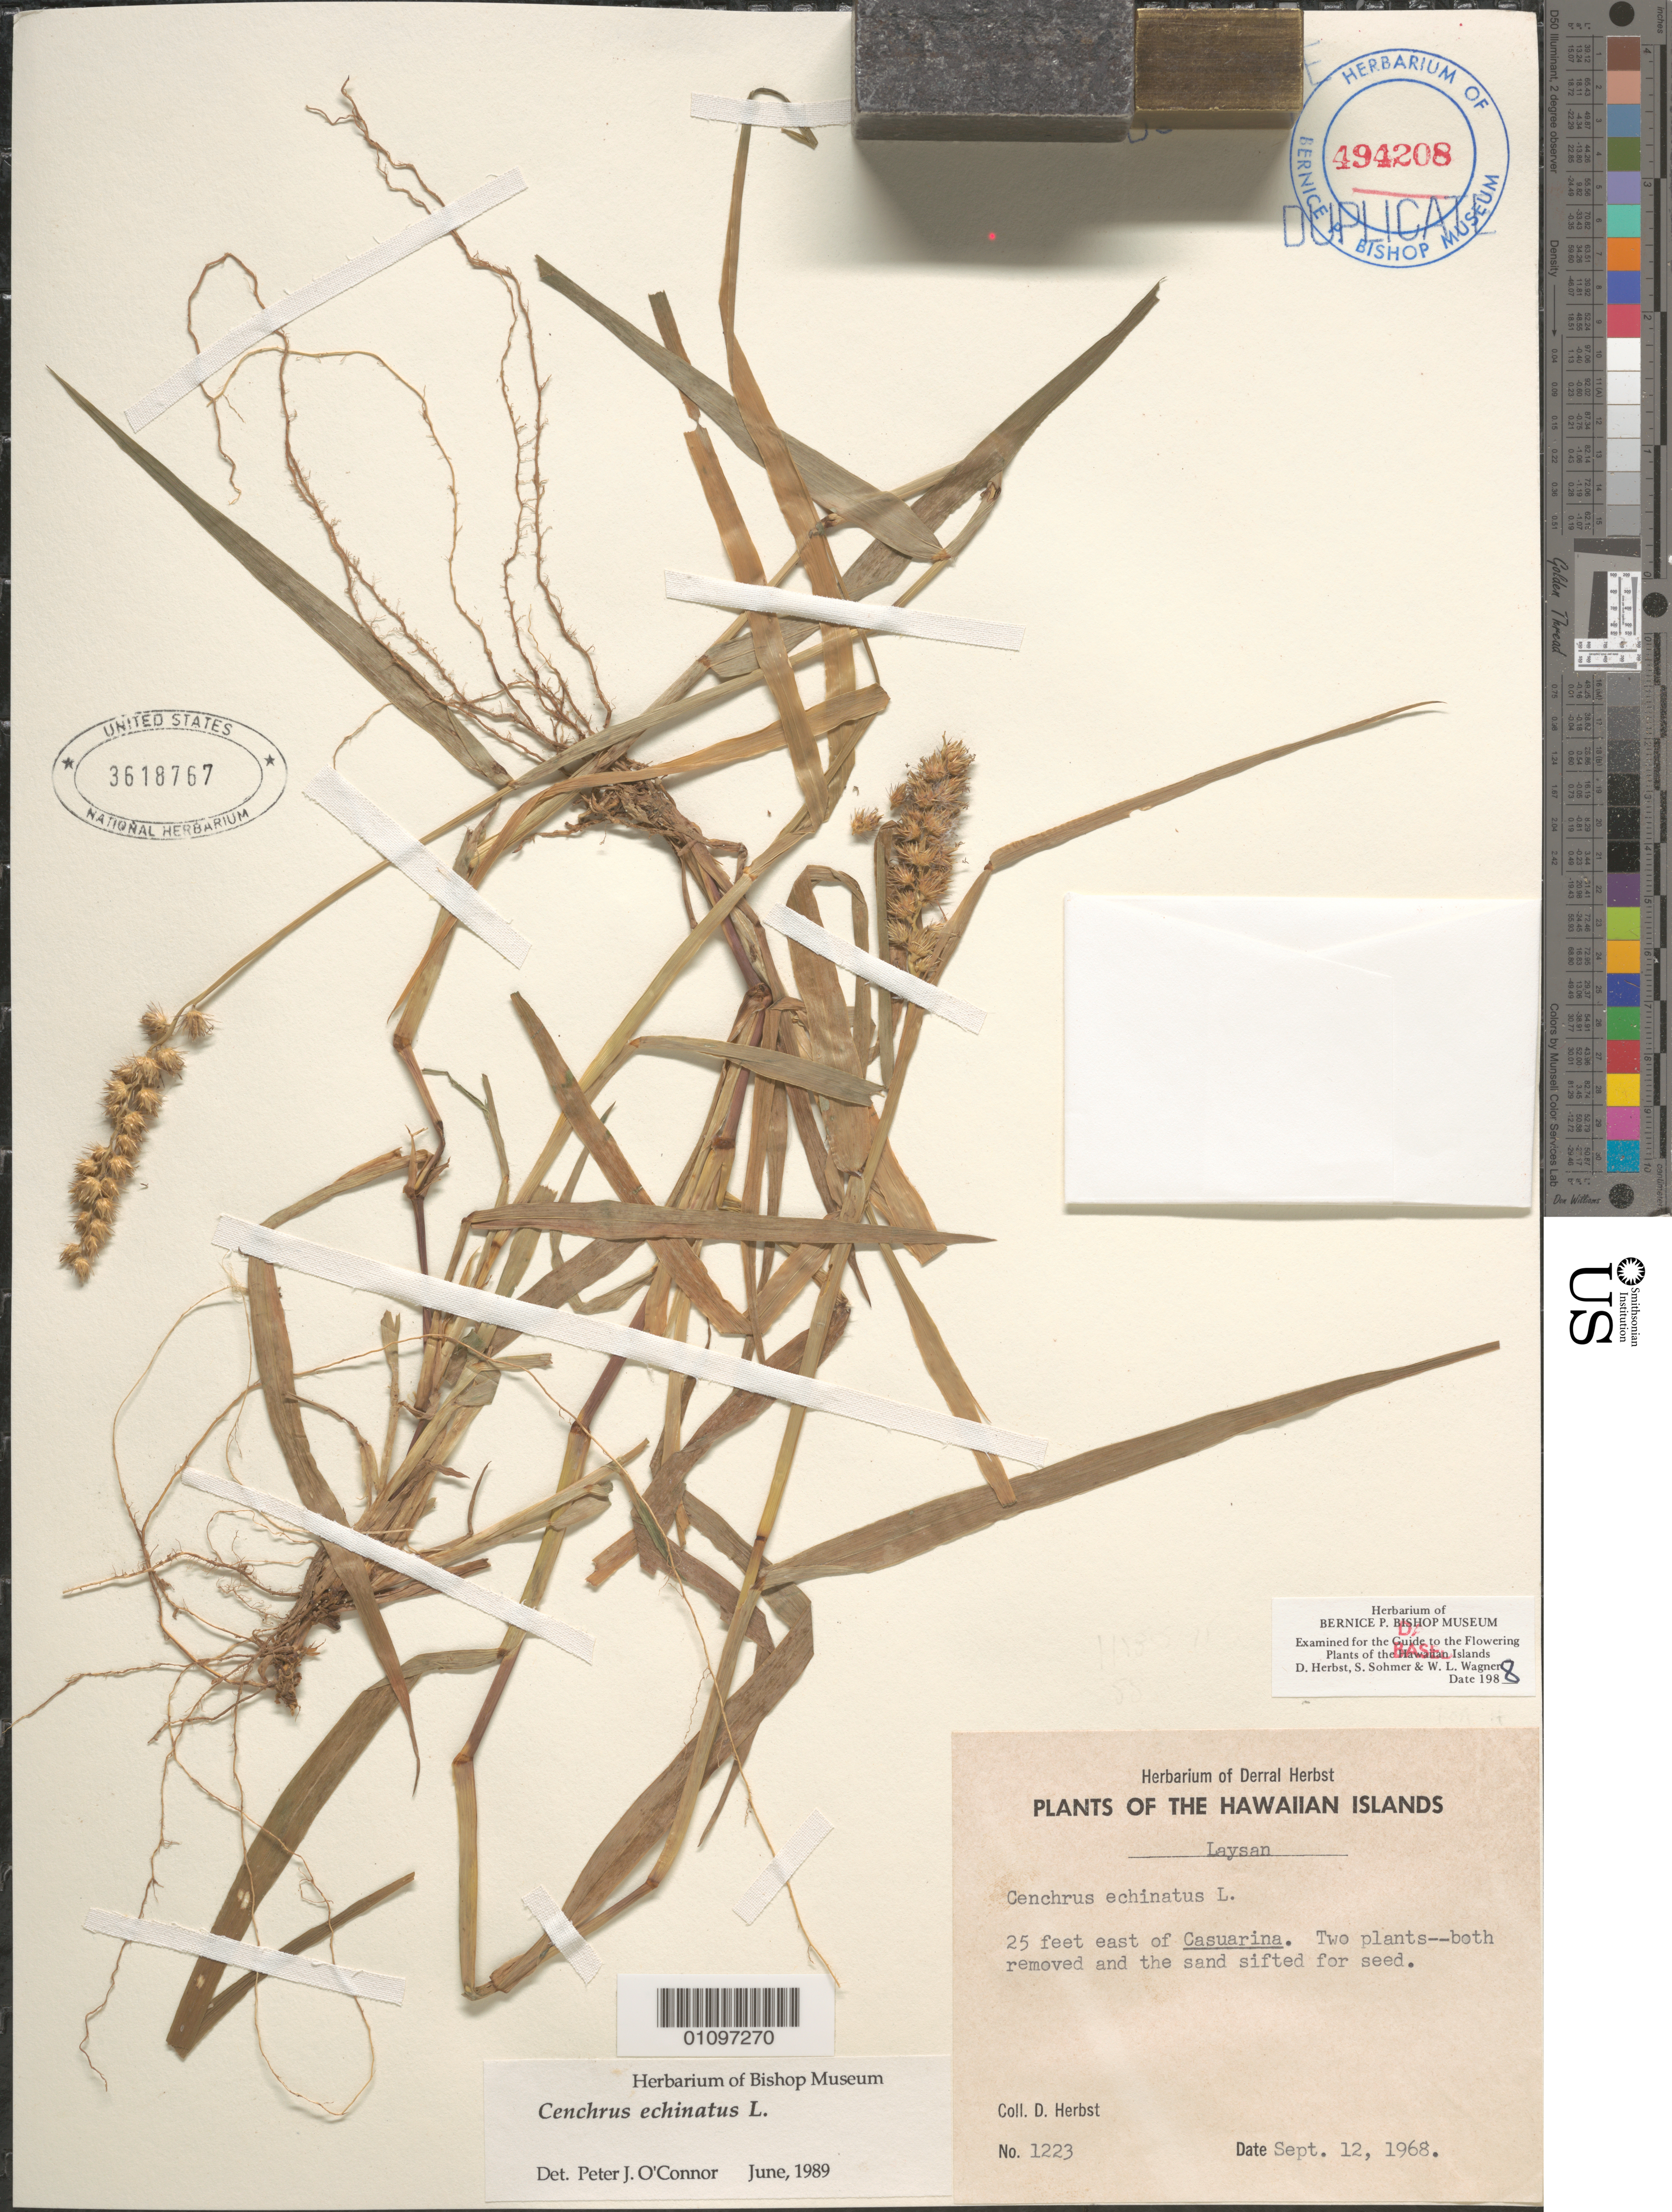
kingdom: Plantae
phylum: Tracheophyta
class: Liliopsida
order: Poales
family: Poaceae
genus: Cenchrus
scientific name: Cenchrus echinatus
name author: L.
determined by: O'Connor, P. J.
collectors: D. R. Herbst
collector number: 1223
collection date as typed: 12 Sep 1968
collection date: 1968-09-12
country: United States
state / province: Hawaii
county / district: Honolulu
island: Laysan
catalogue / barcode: US 3618767